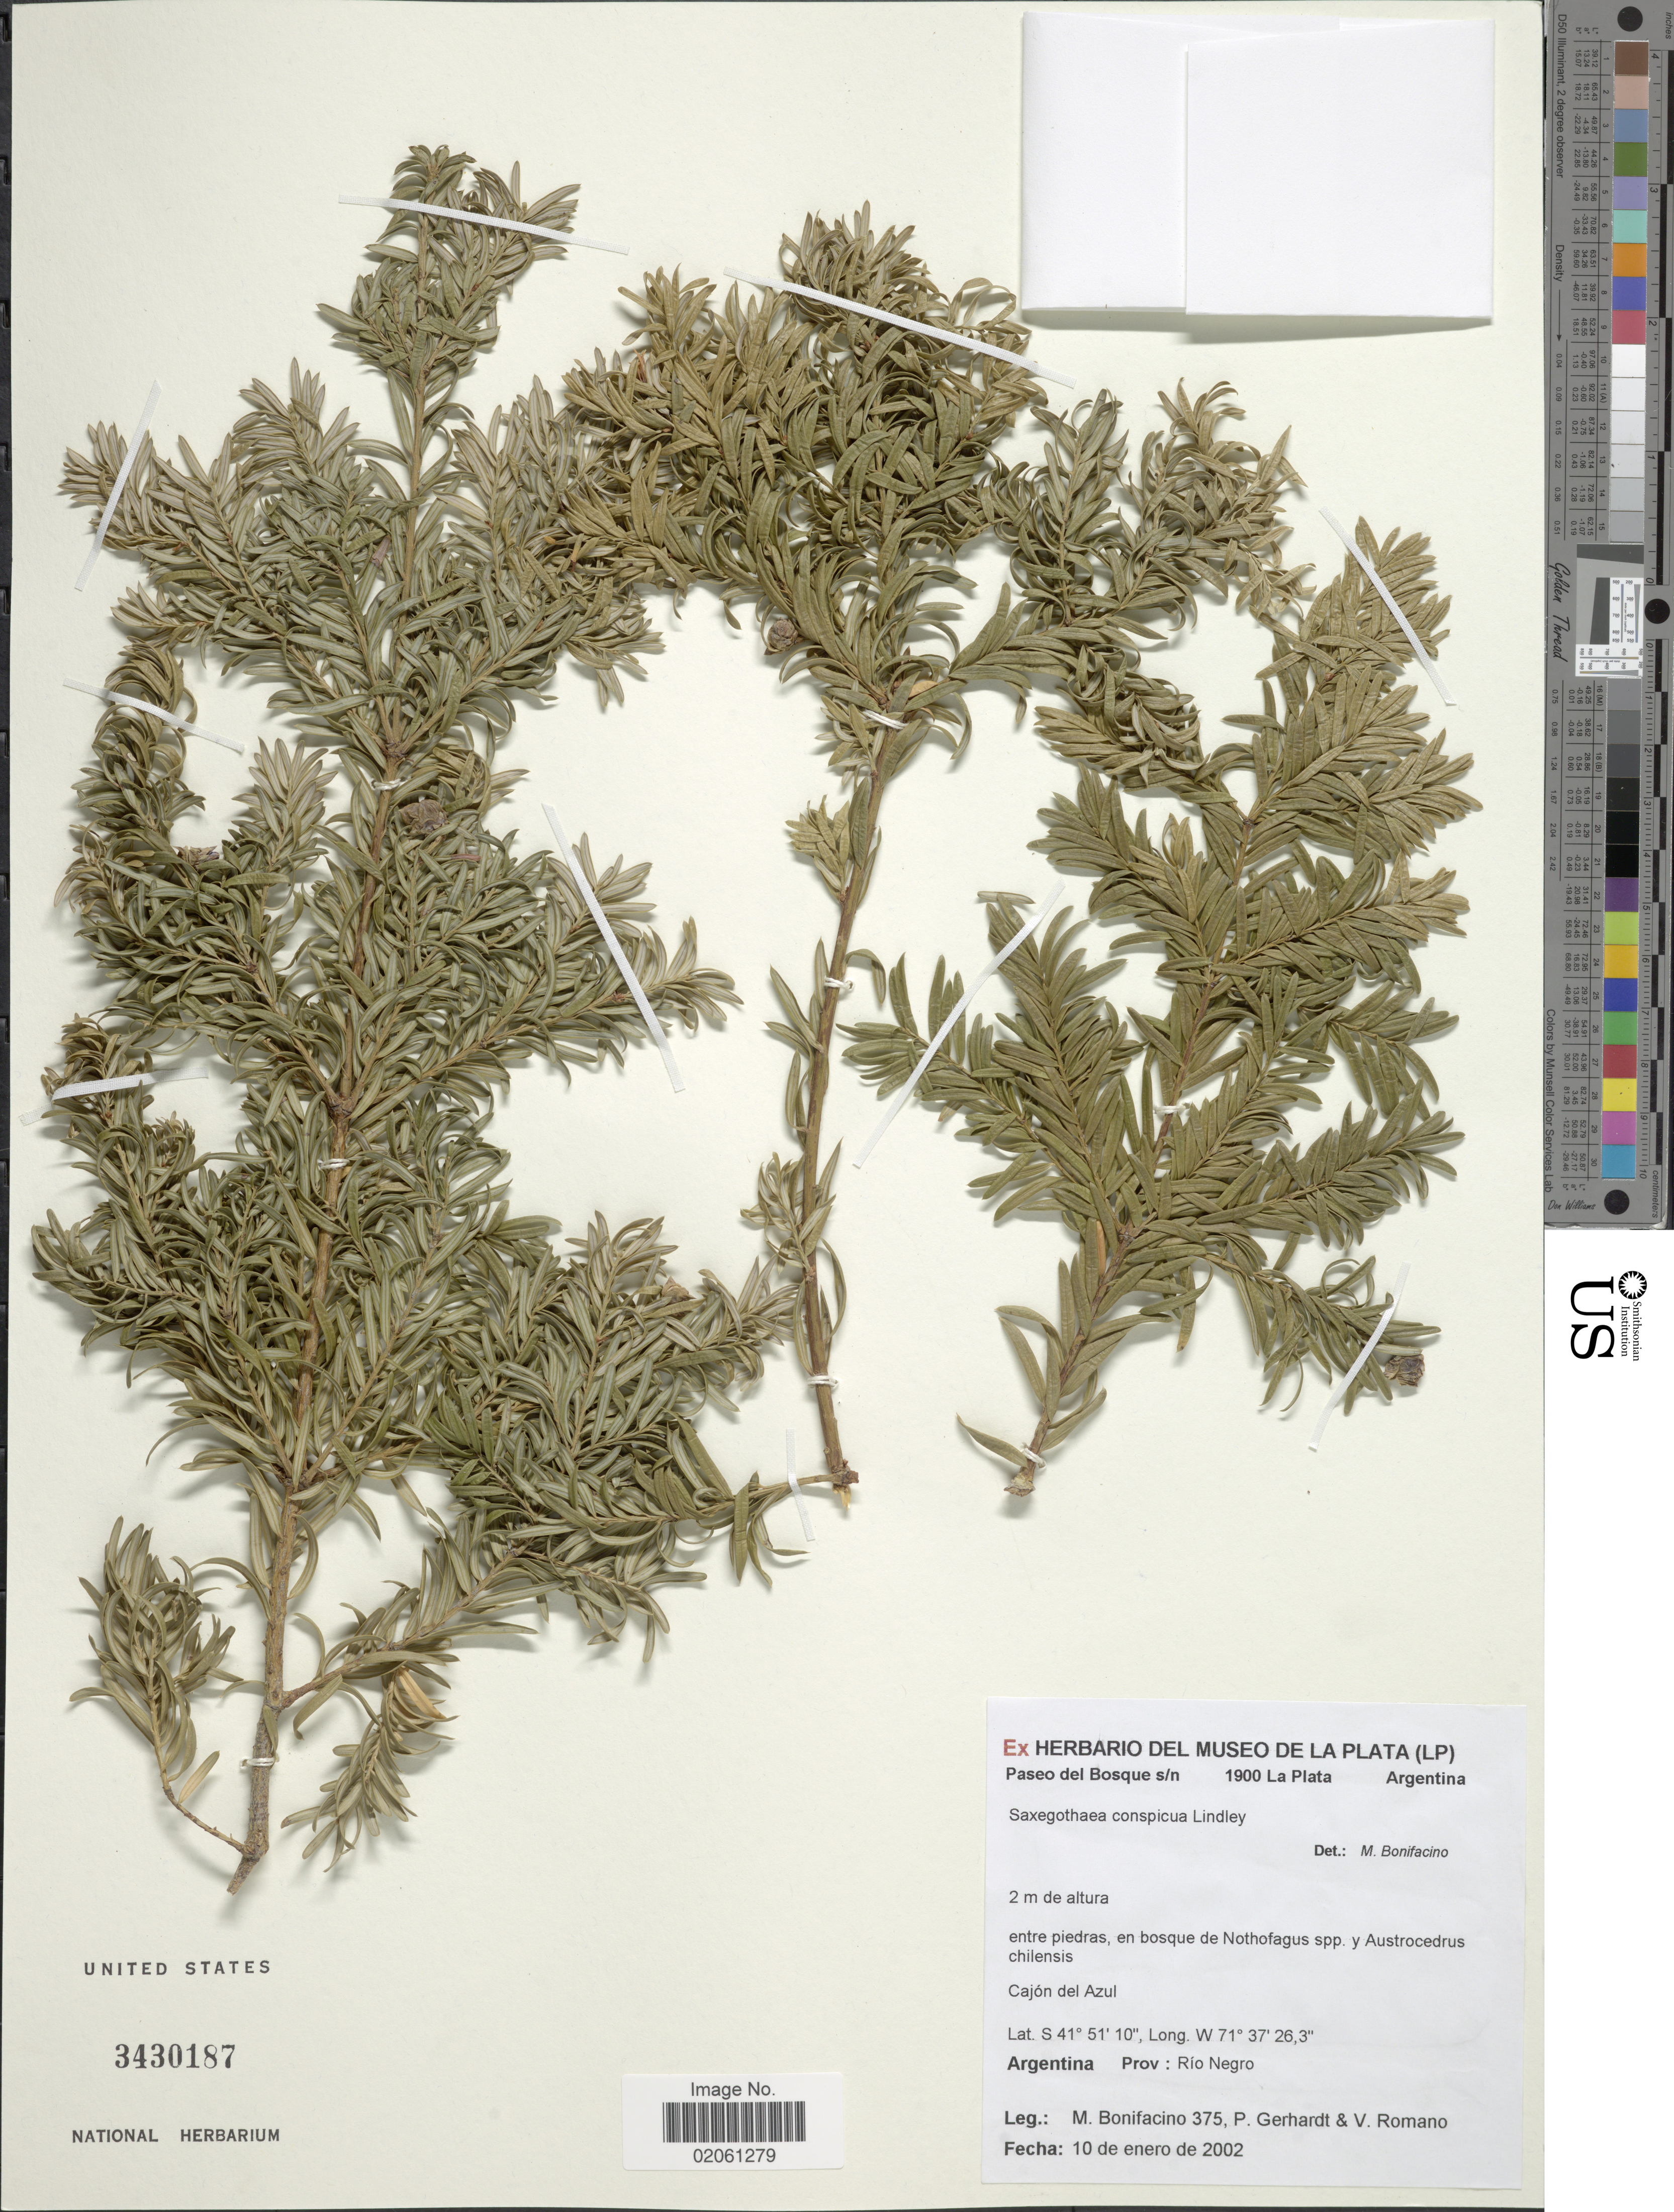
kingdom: Plantae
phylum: Tracheophyta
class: Pinopsida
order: Pinales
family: Podocarpaceae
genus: Saxegothaea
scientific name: Saxegothaea conspicua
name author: Lindl.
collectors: M. Bonifacino, P. Gerhardt & V. Romano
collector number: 0375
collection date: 2002-02-10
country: Argentina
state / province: Rio Negro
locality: Cajón del Azul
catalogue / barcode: US 3430187